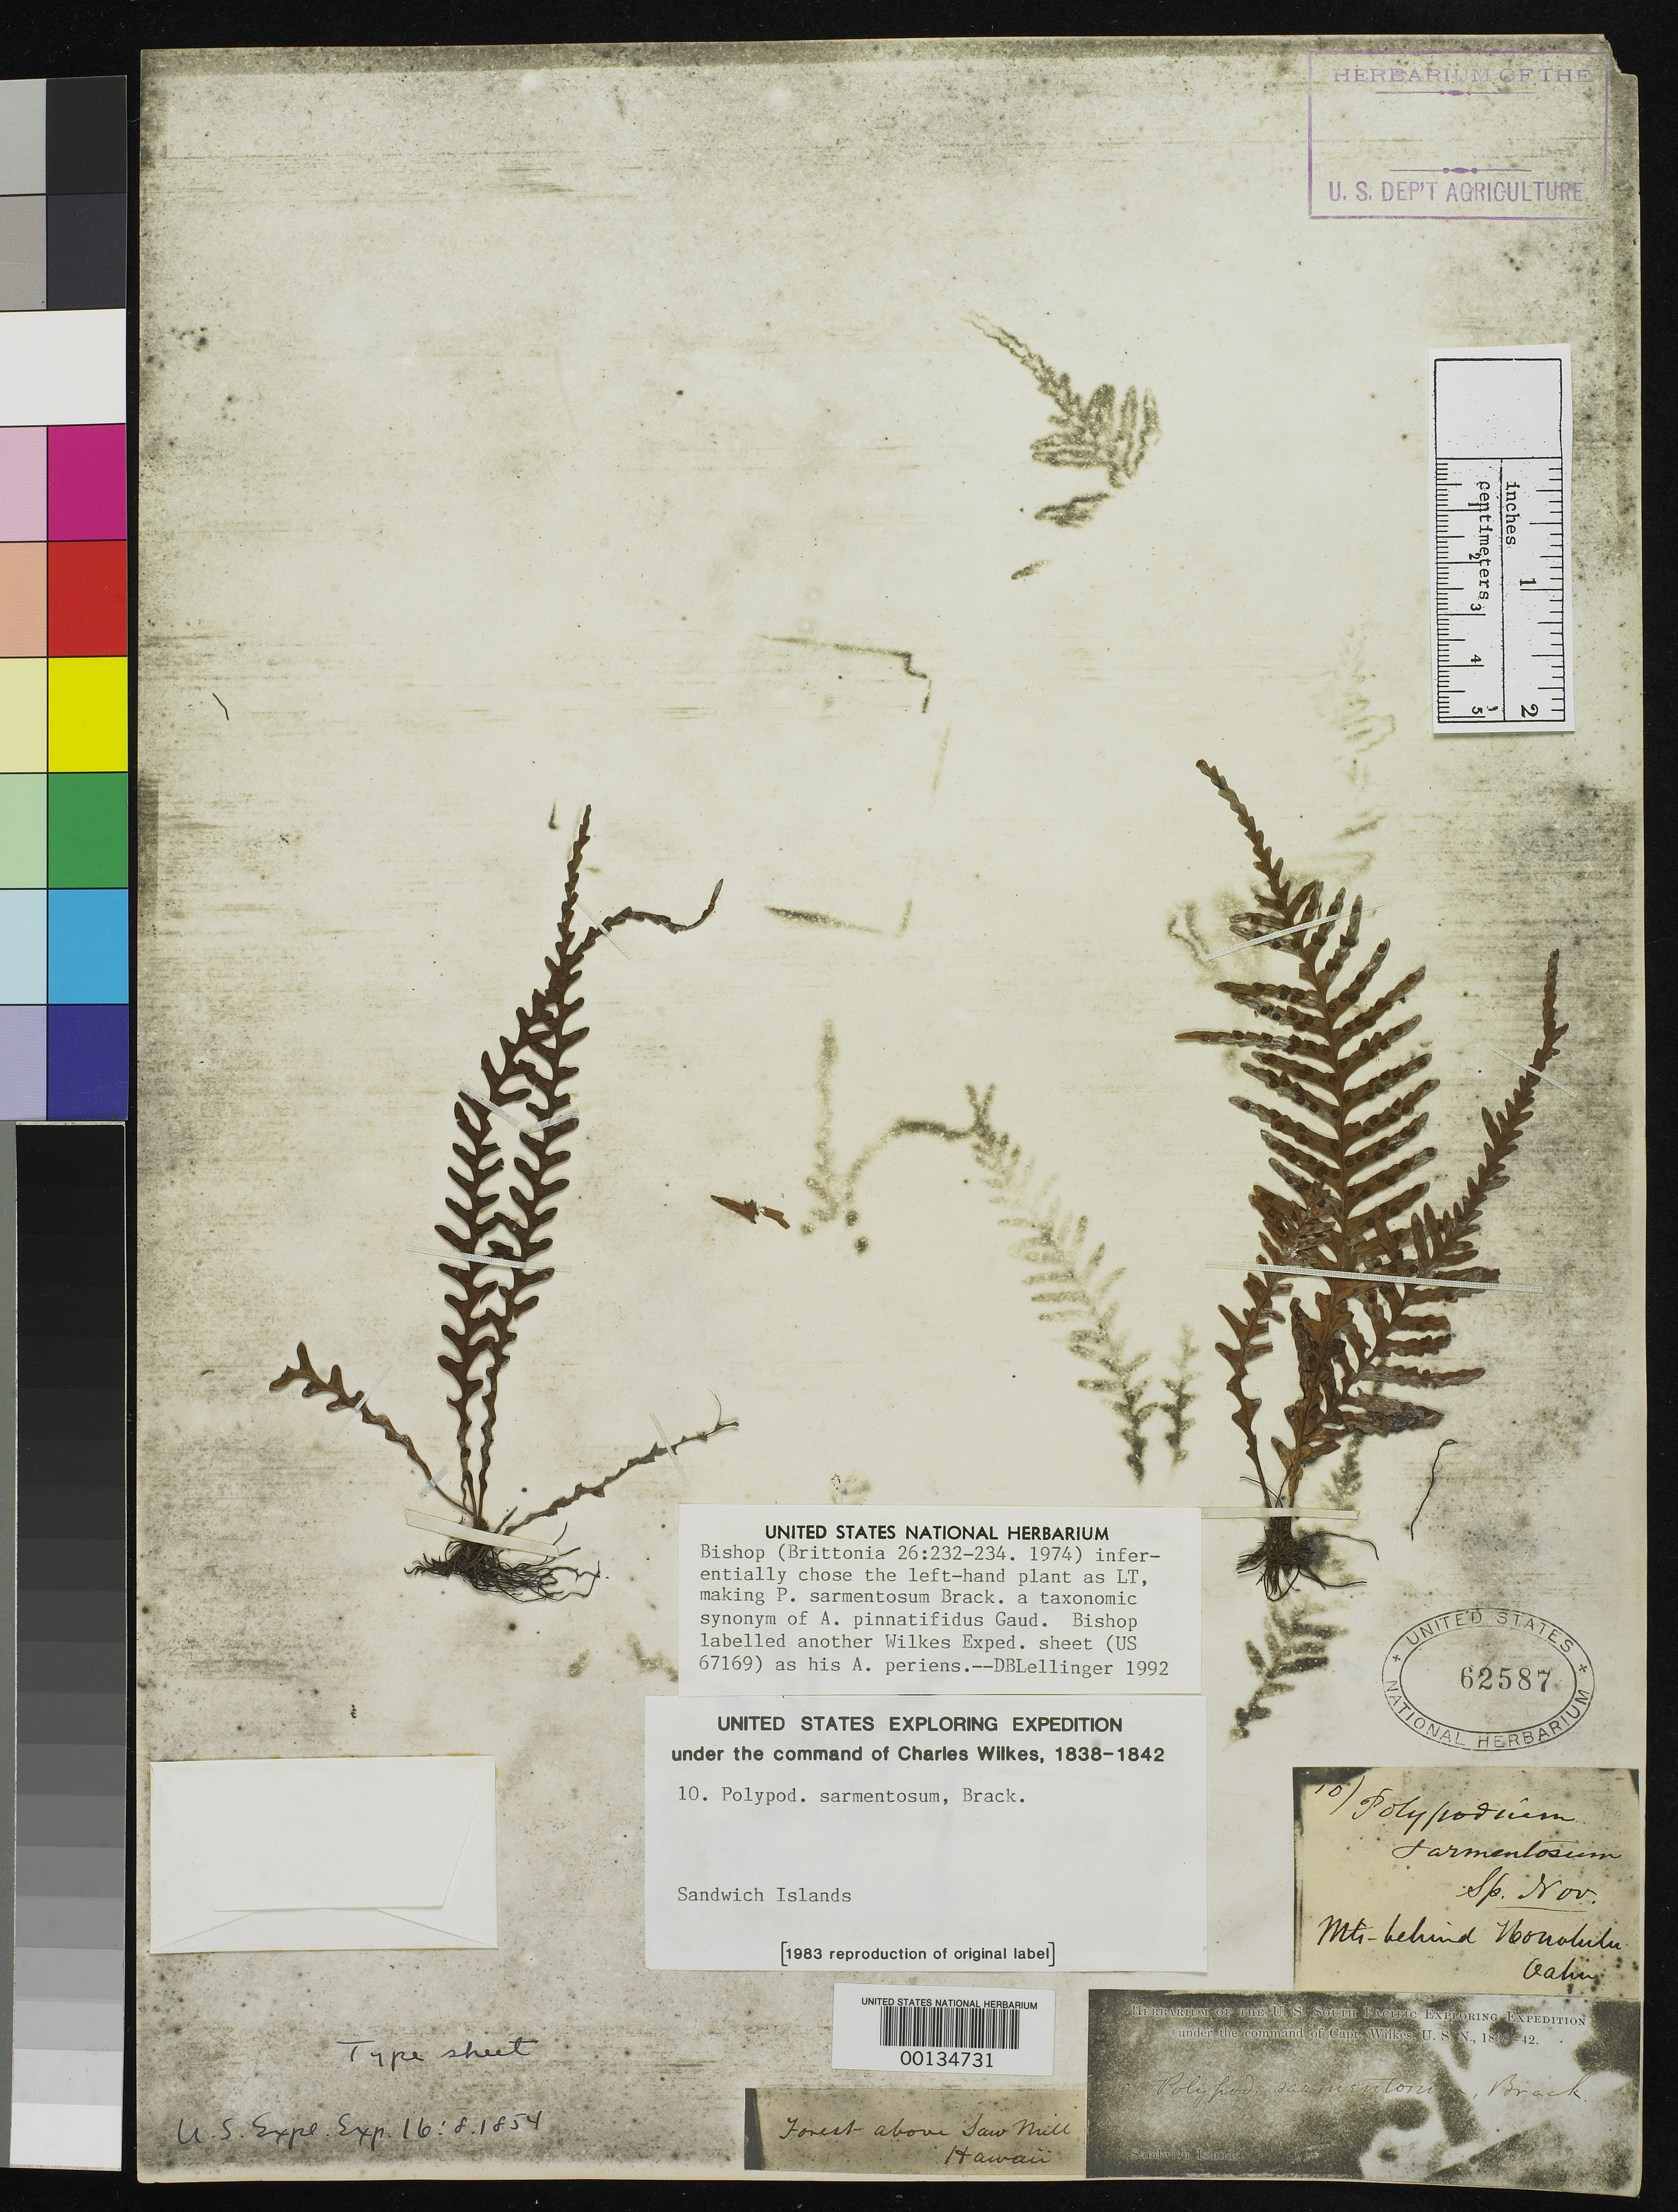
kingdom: Plantae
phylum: Tracheophyta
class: Polypodiopsida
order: Polypodiales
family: Polypodiaceae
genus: Polypodium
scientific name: Polypodium sarmentosum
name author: Brack. in Wilkes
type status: Holotype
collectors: Wilkes Explor. Exped.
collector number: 10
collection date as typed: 1838 to -- --- 1842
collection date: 1838/1842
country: United States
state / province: Hawaii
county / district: Honolulu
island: Oahu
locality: Mountains behind Honolulu.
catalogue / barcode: US 62587